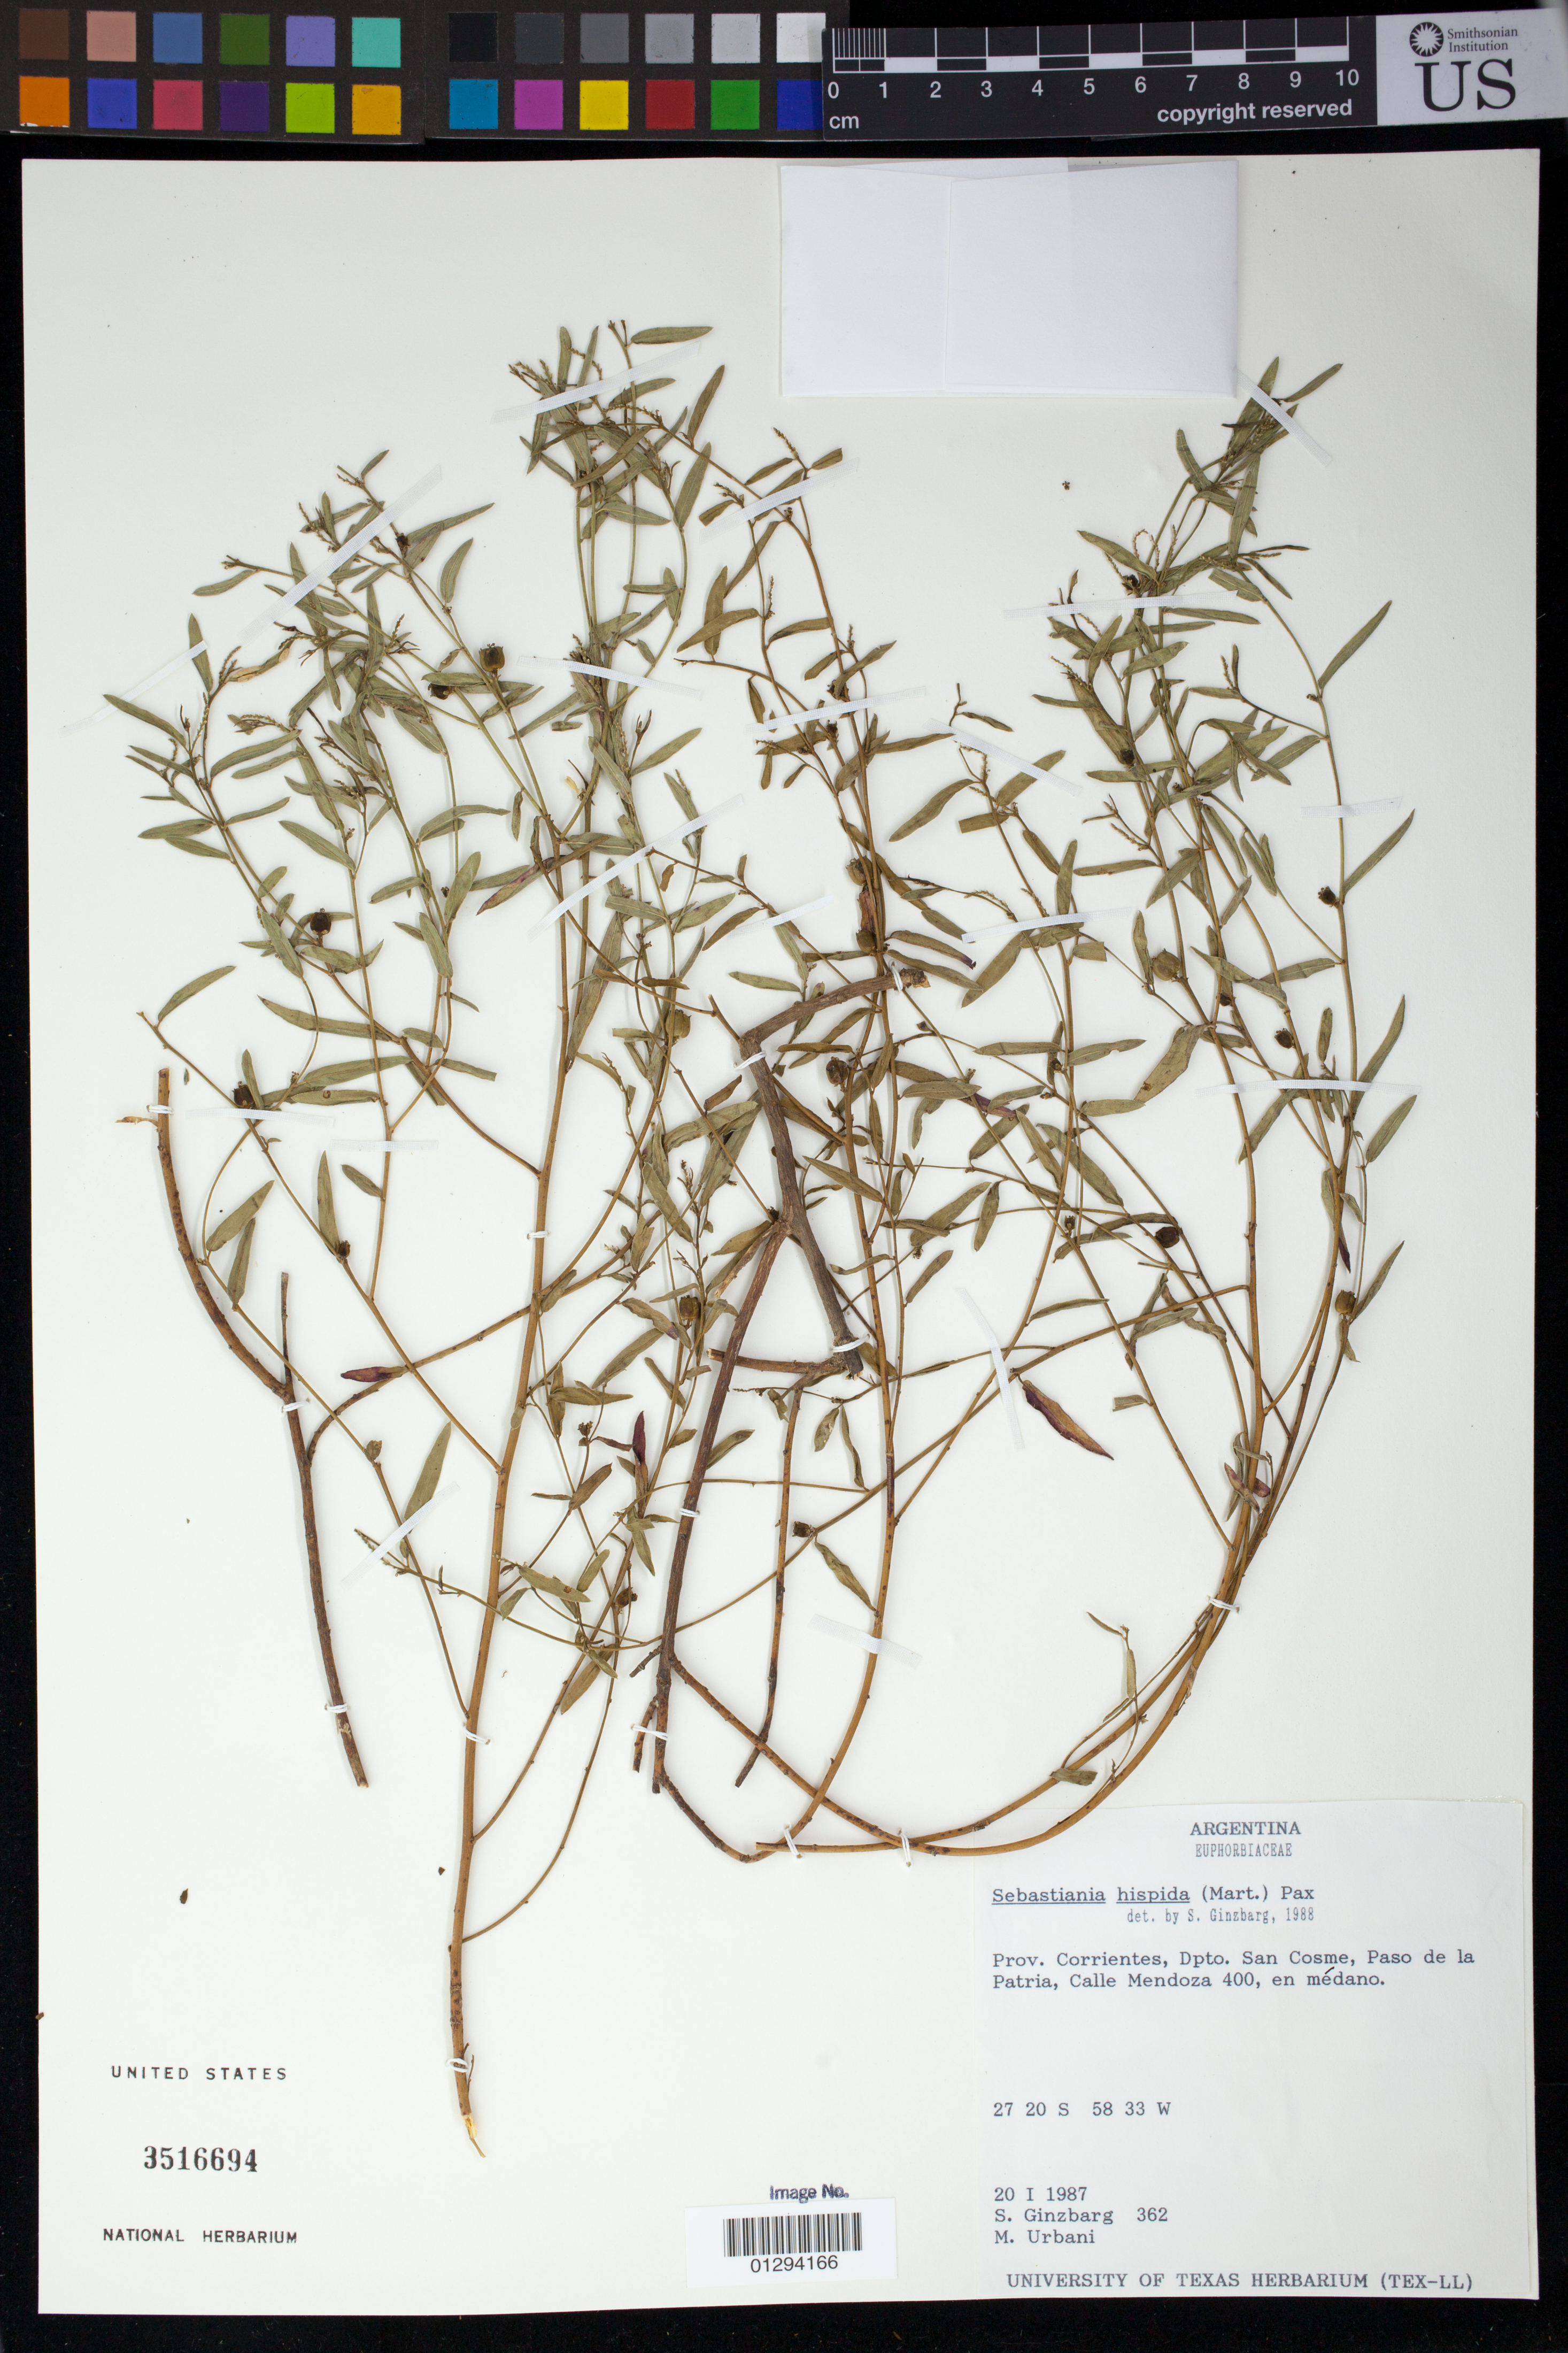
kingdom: Plantae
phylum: Tracheophyta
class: Magnoliopsida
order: Malpighiales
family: Euphorbiaceae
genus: Sebastiania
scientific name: Sebastiania hispida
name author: (Mart.) Pax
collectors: S. Ginzbarg & M. Urbani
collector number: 362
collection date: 1987-01-20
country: Argentina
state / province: Corrientes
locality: Dpto. San Cosme, Paso de la Patria, Calle Mendoza 400, en medano.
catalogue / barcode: US 3516694